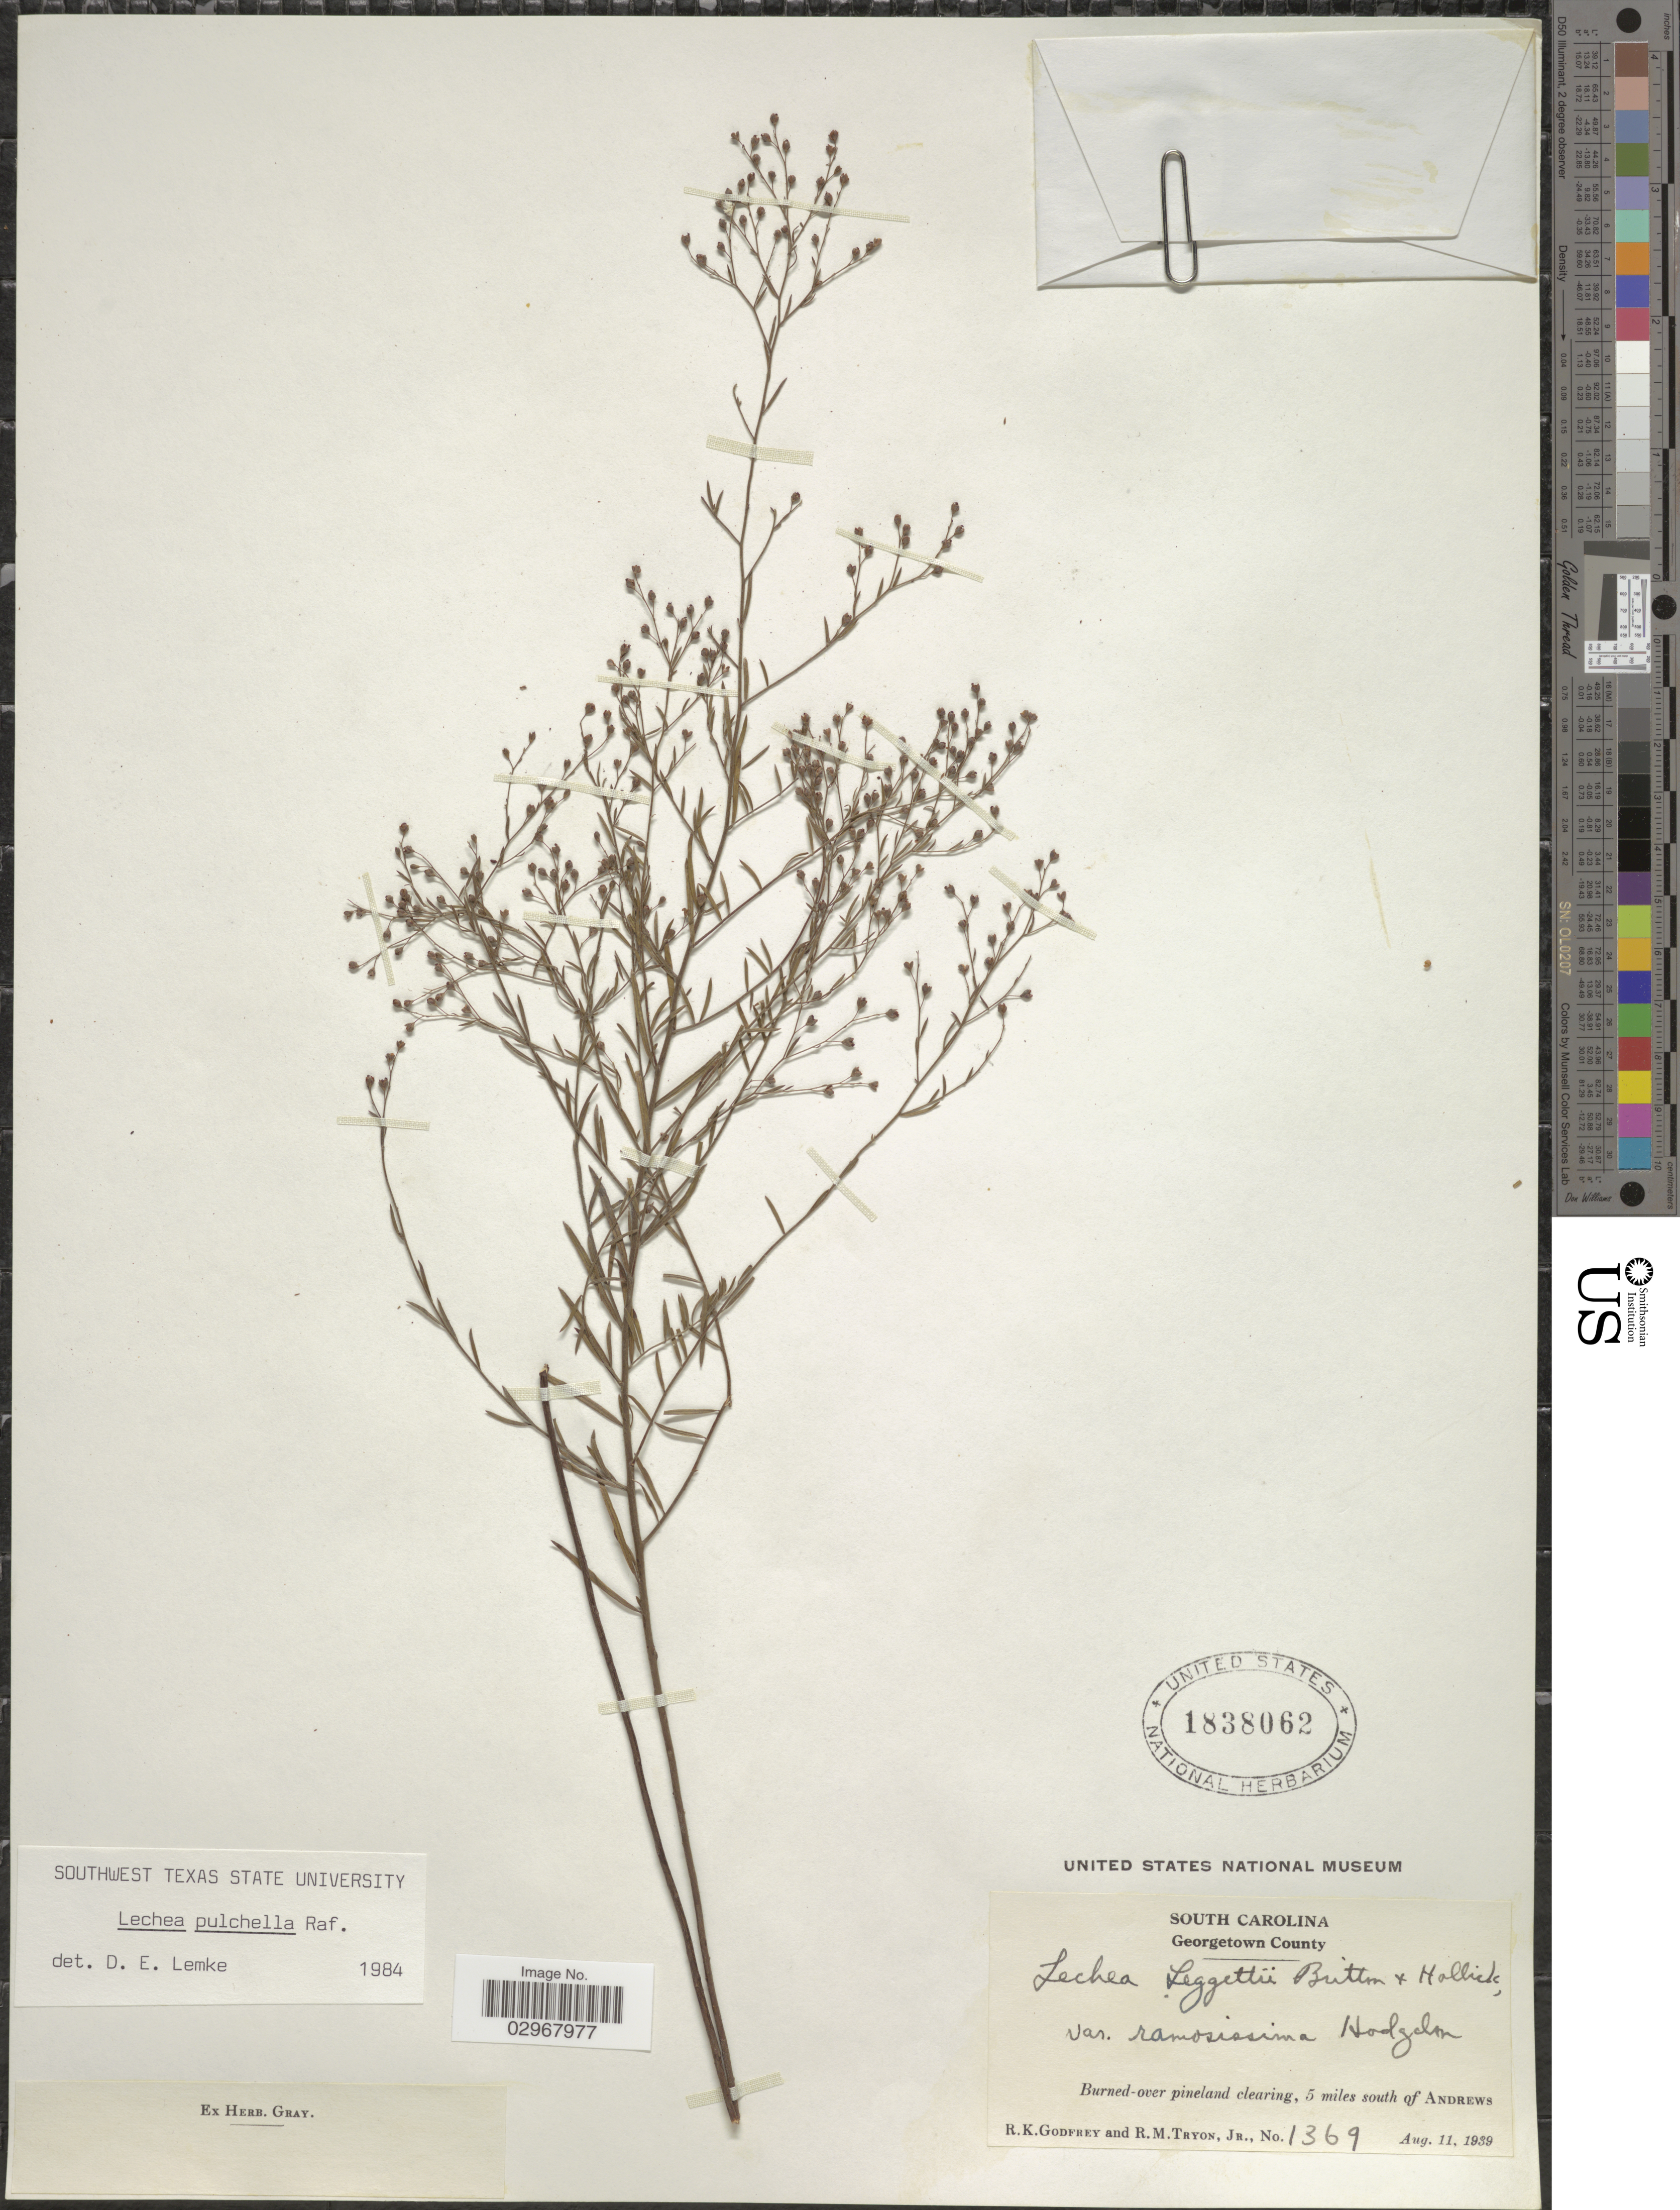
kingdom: Plantae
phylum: Tracheophyta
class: Magnoliopsida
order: Malvales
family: Cistaceae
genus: Lechea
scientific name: Lechea pulchella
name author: Raf.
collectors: R. K. Godfrey & R. Tryon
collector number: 1369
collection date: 1939-08-11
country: United States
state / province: South Carolina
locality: Georgetown County. Burned-over pineland clearing, 5 miles south of Andrews.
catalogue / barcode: US 1838062